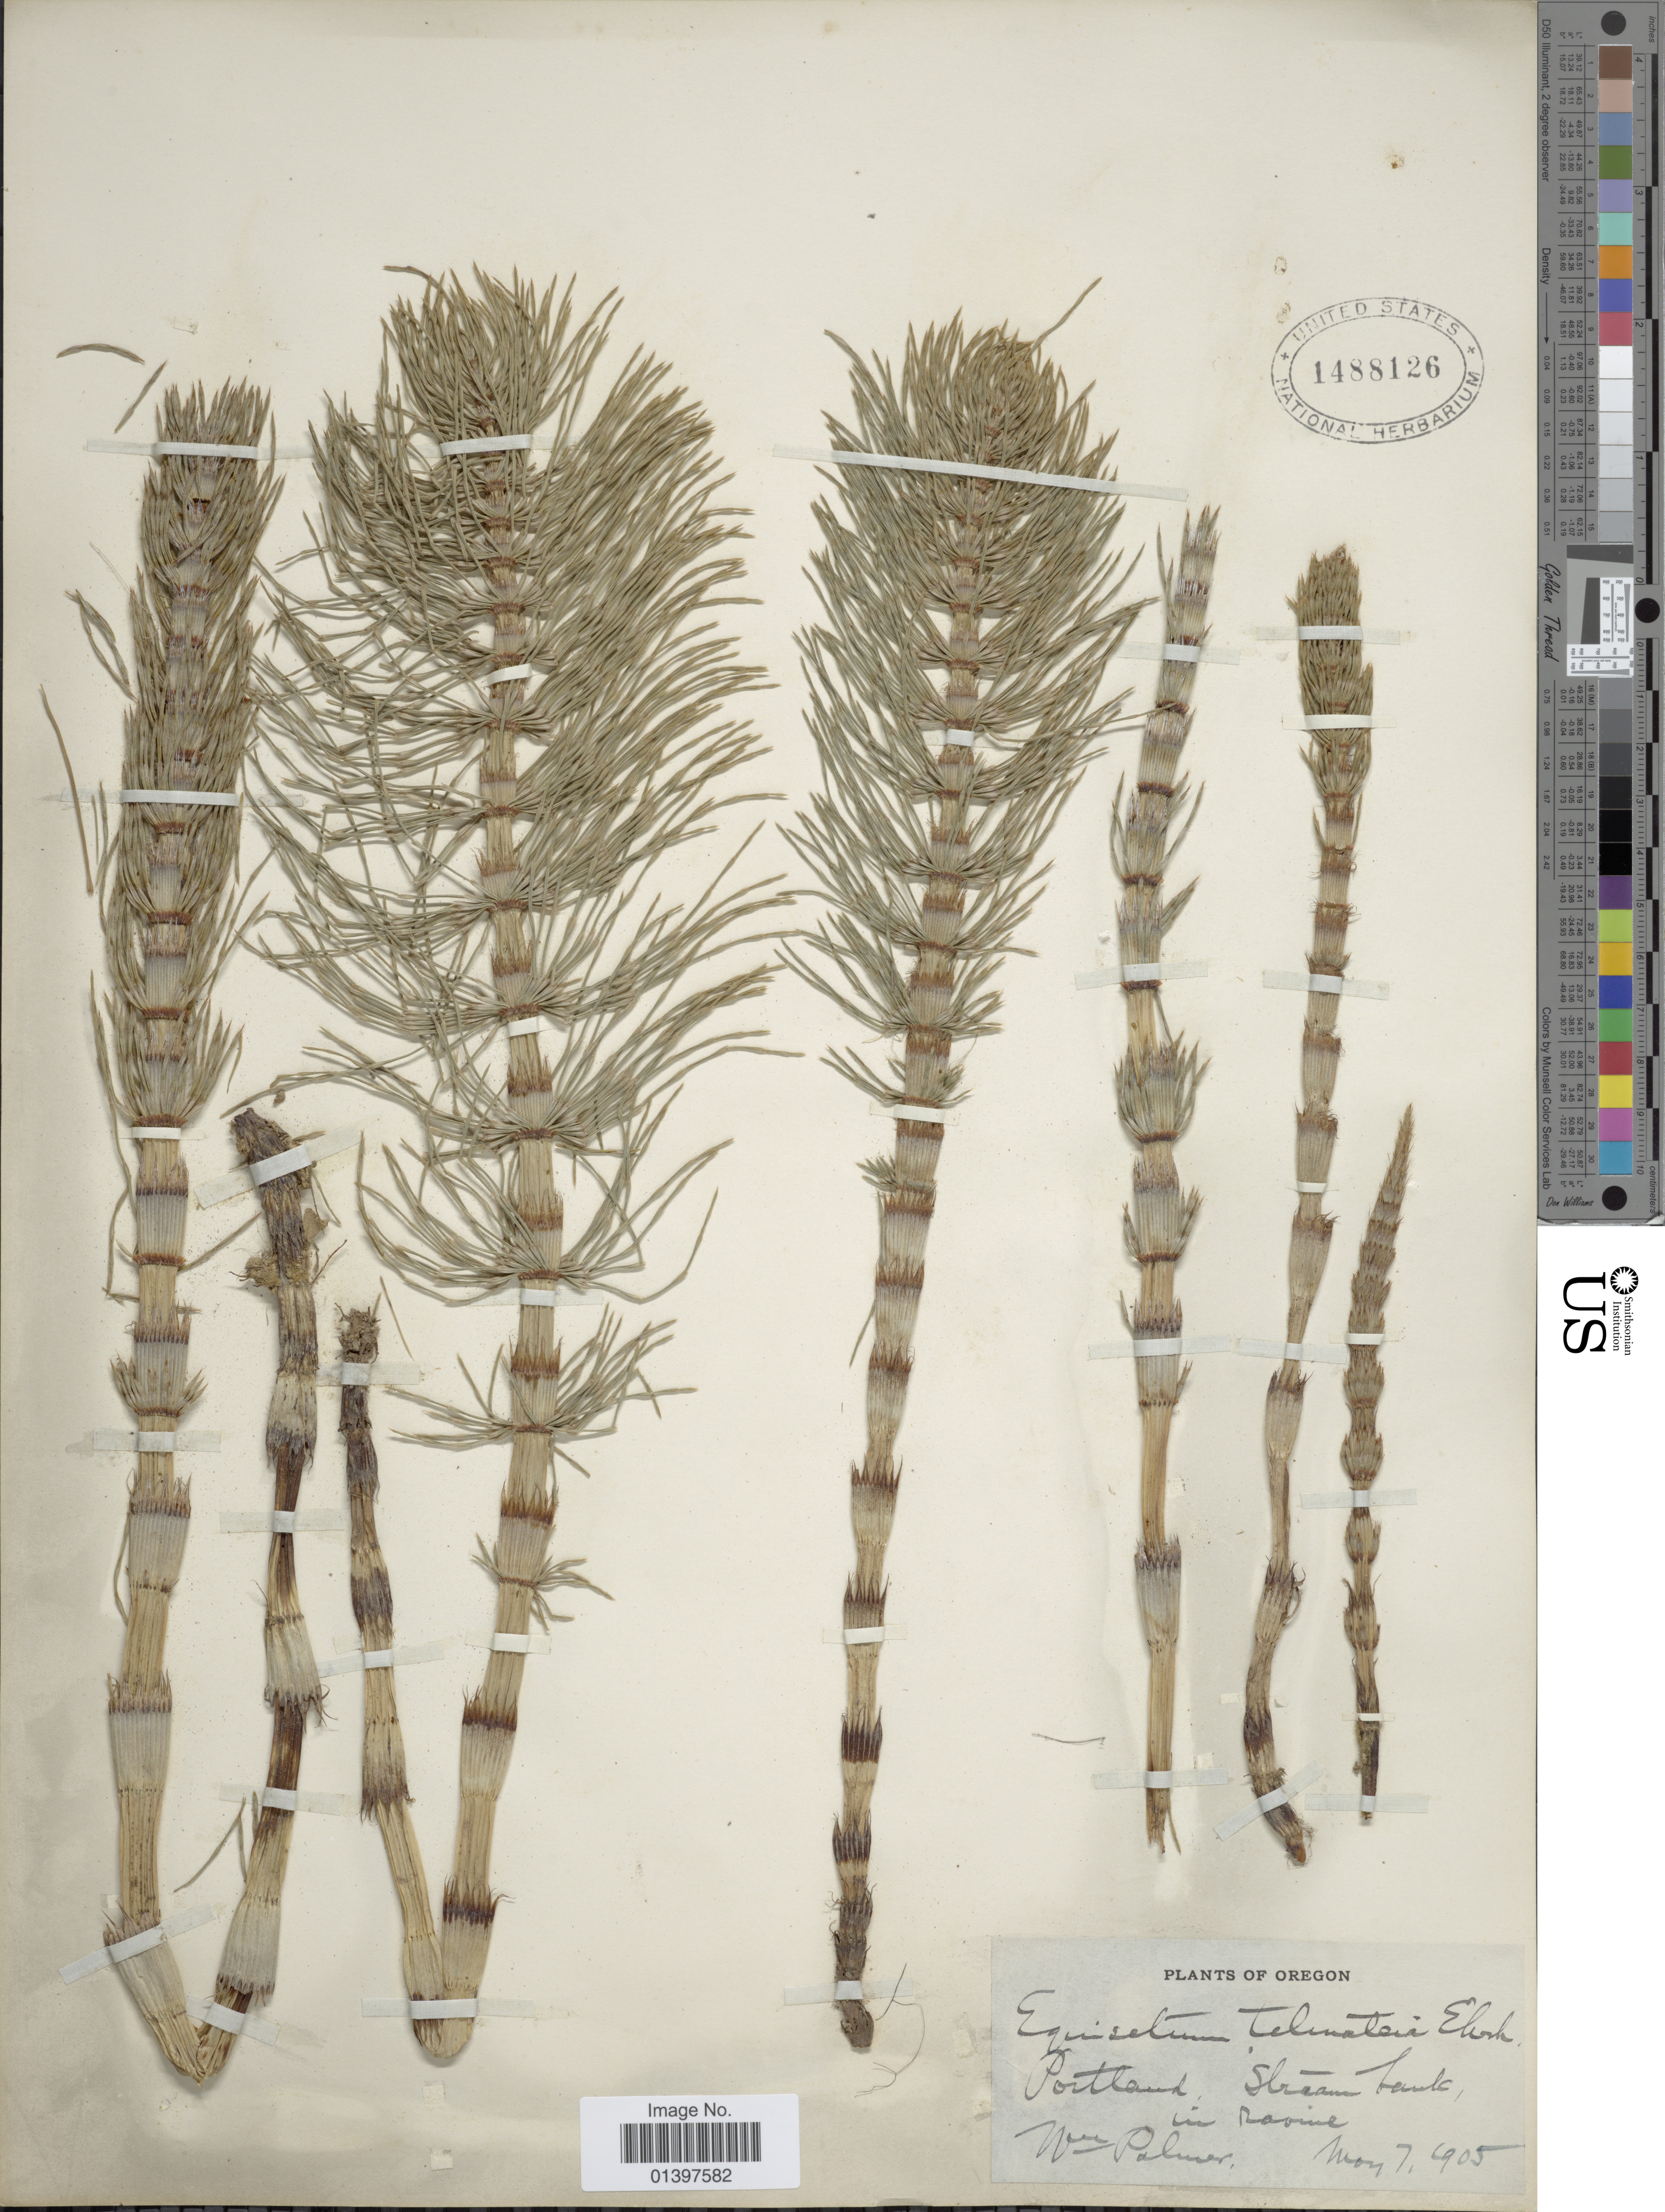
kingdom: Plantae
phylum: Tracheophyta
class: Polypodiopsida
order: Equisetales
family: Equisetaceae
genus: Equisetum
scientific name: Equisetum telmateia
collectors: W. Palmer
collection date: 1905-05-07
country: United States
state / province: Oregon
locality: Portland, stream bank in ravine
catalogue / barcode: US 1488126